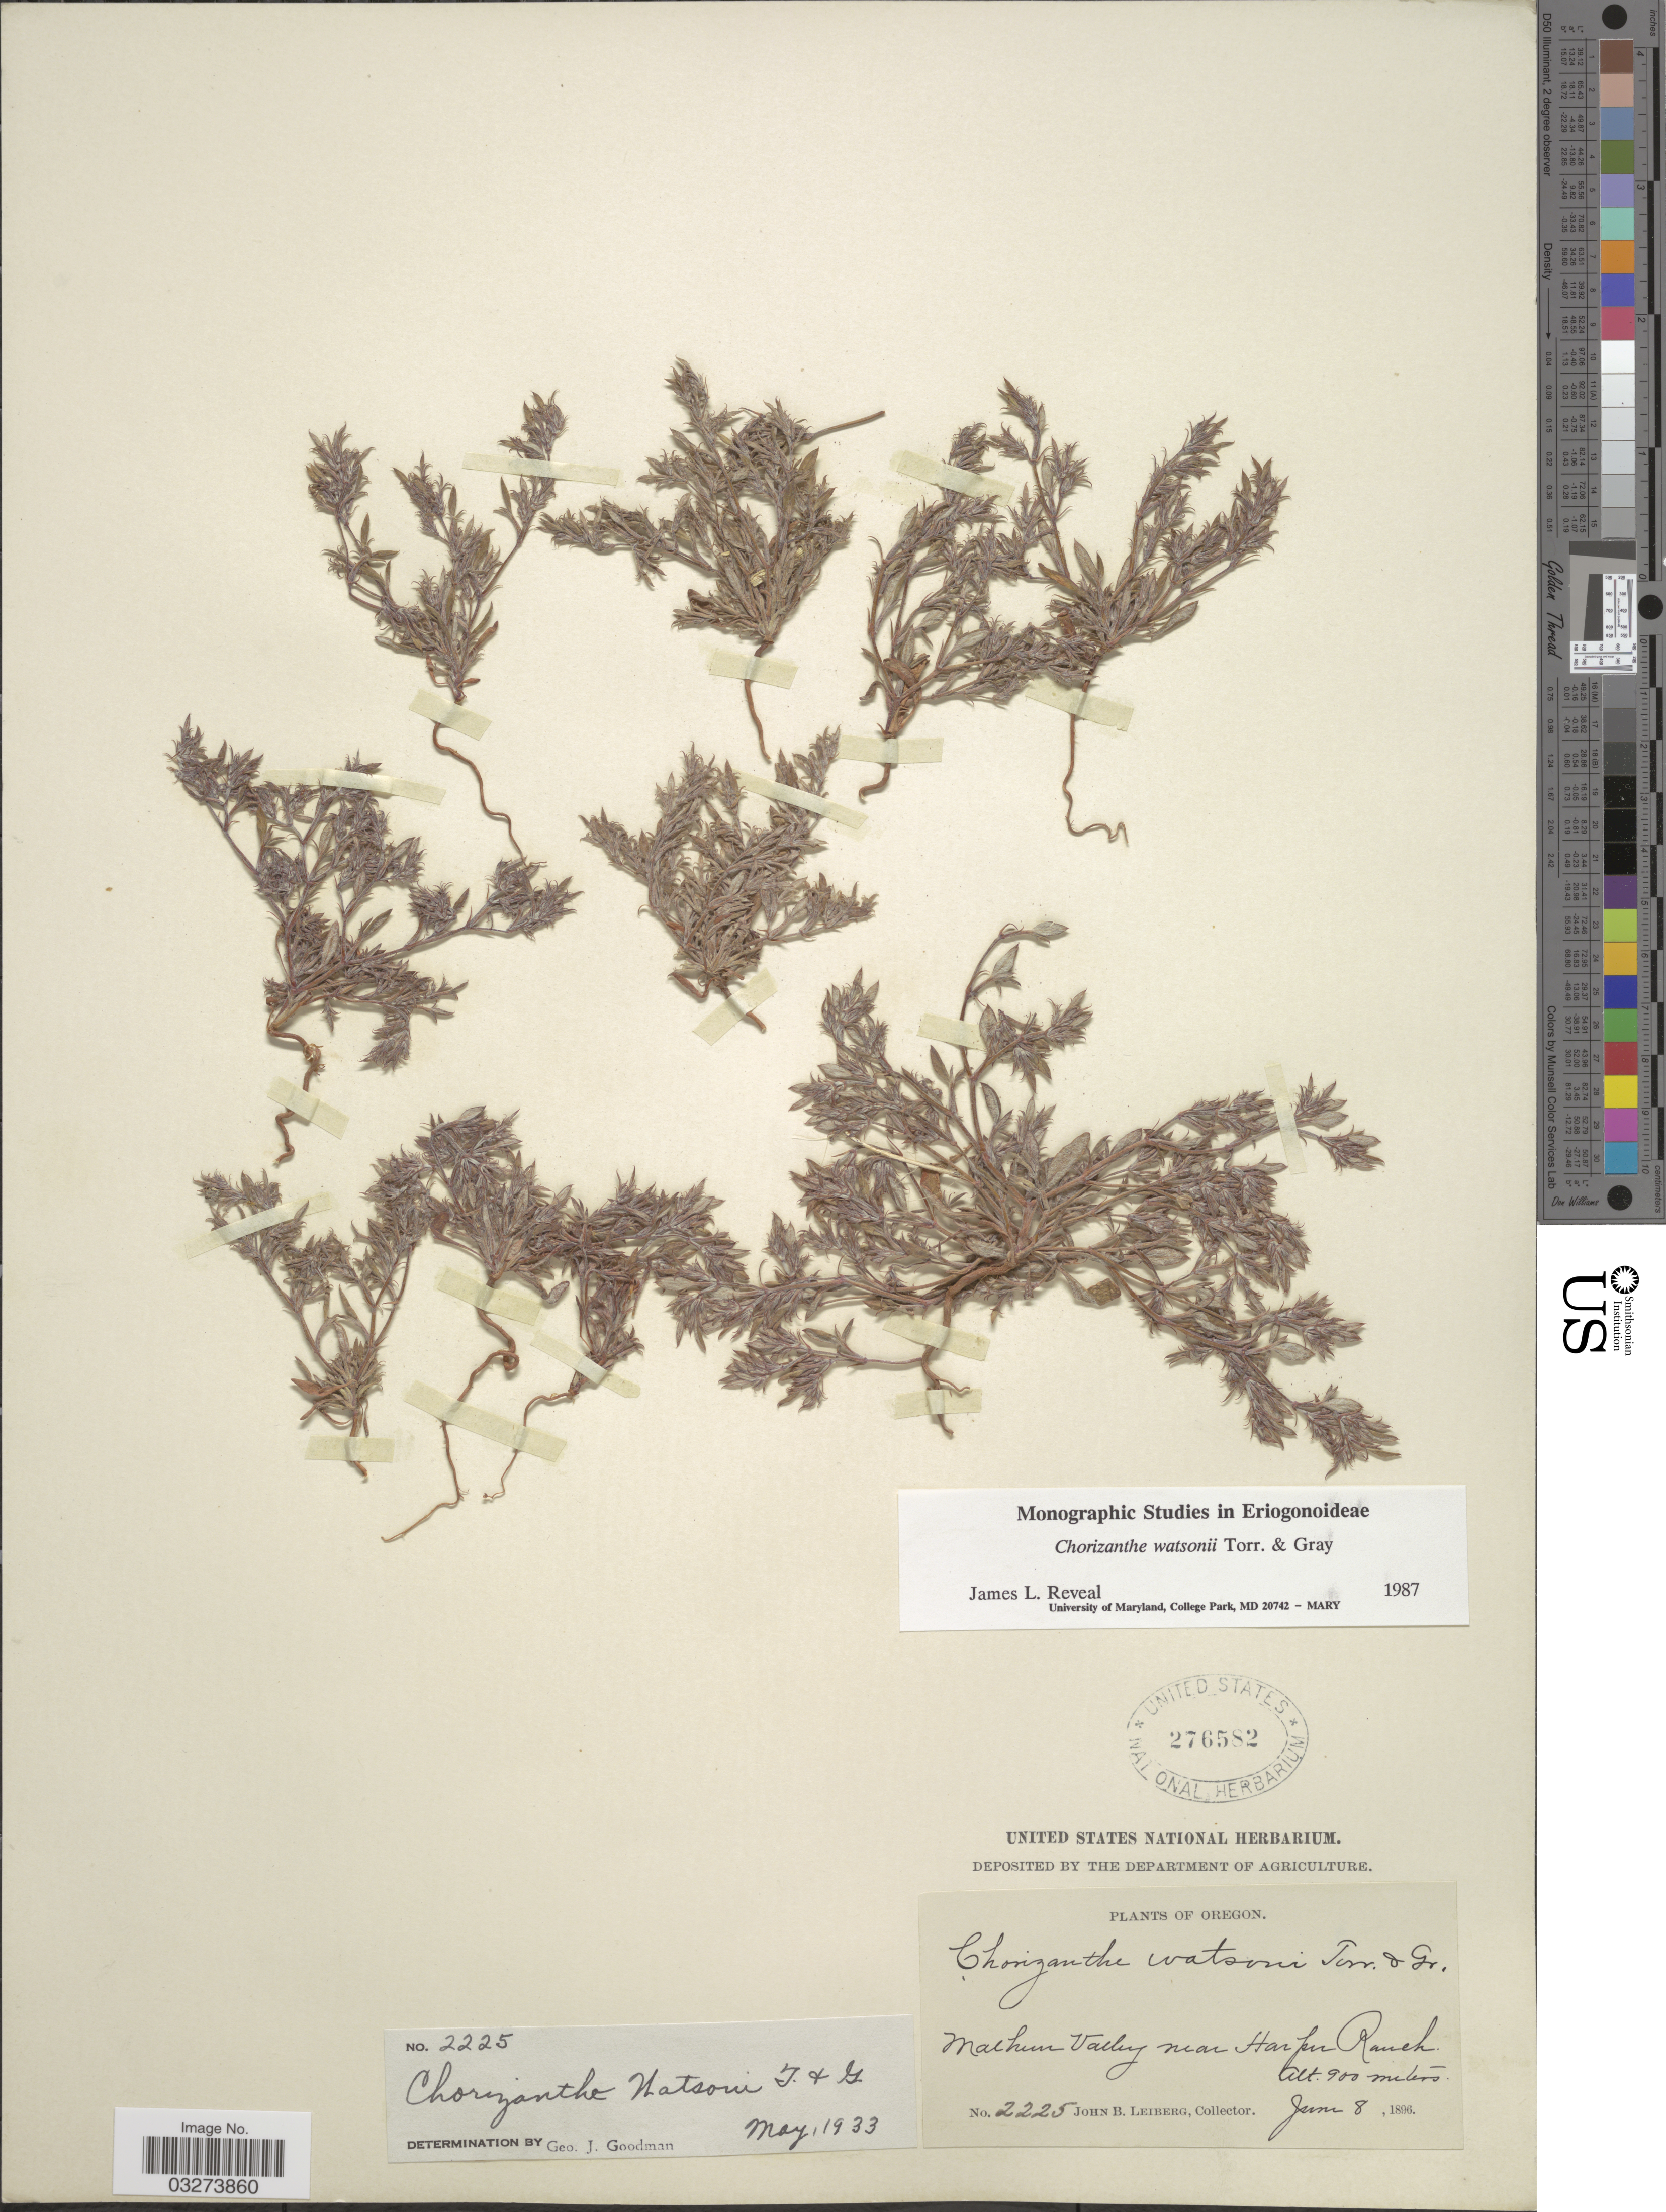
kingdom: Plantae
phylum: Tracheophyta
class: Magnoliopsida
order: Caryophyllales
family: Polygonaceae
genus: Chorizanthe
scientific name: Chorizanthe watsonii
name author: Torr. & A. Gray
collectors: J. B. Leiberg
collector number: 2225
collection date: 1896-06-08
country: United States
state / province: Oregon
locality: Malhuer Valley near Harper Ranch.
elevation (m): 900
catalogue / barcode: US 276582